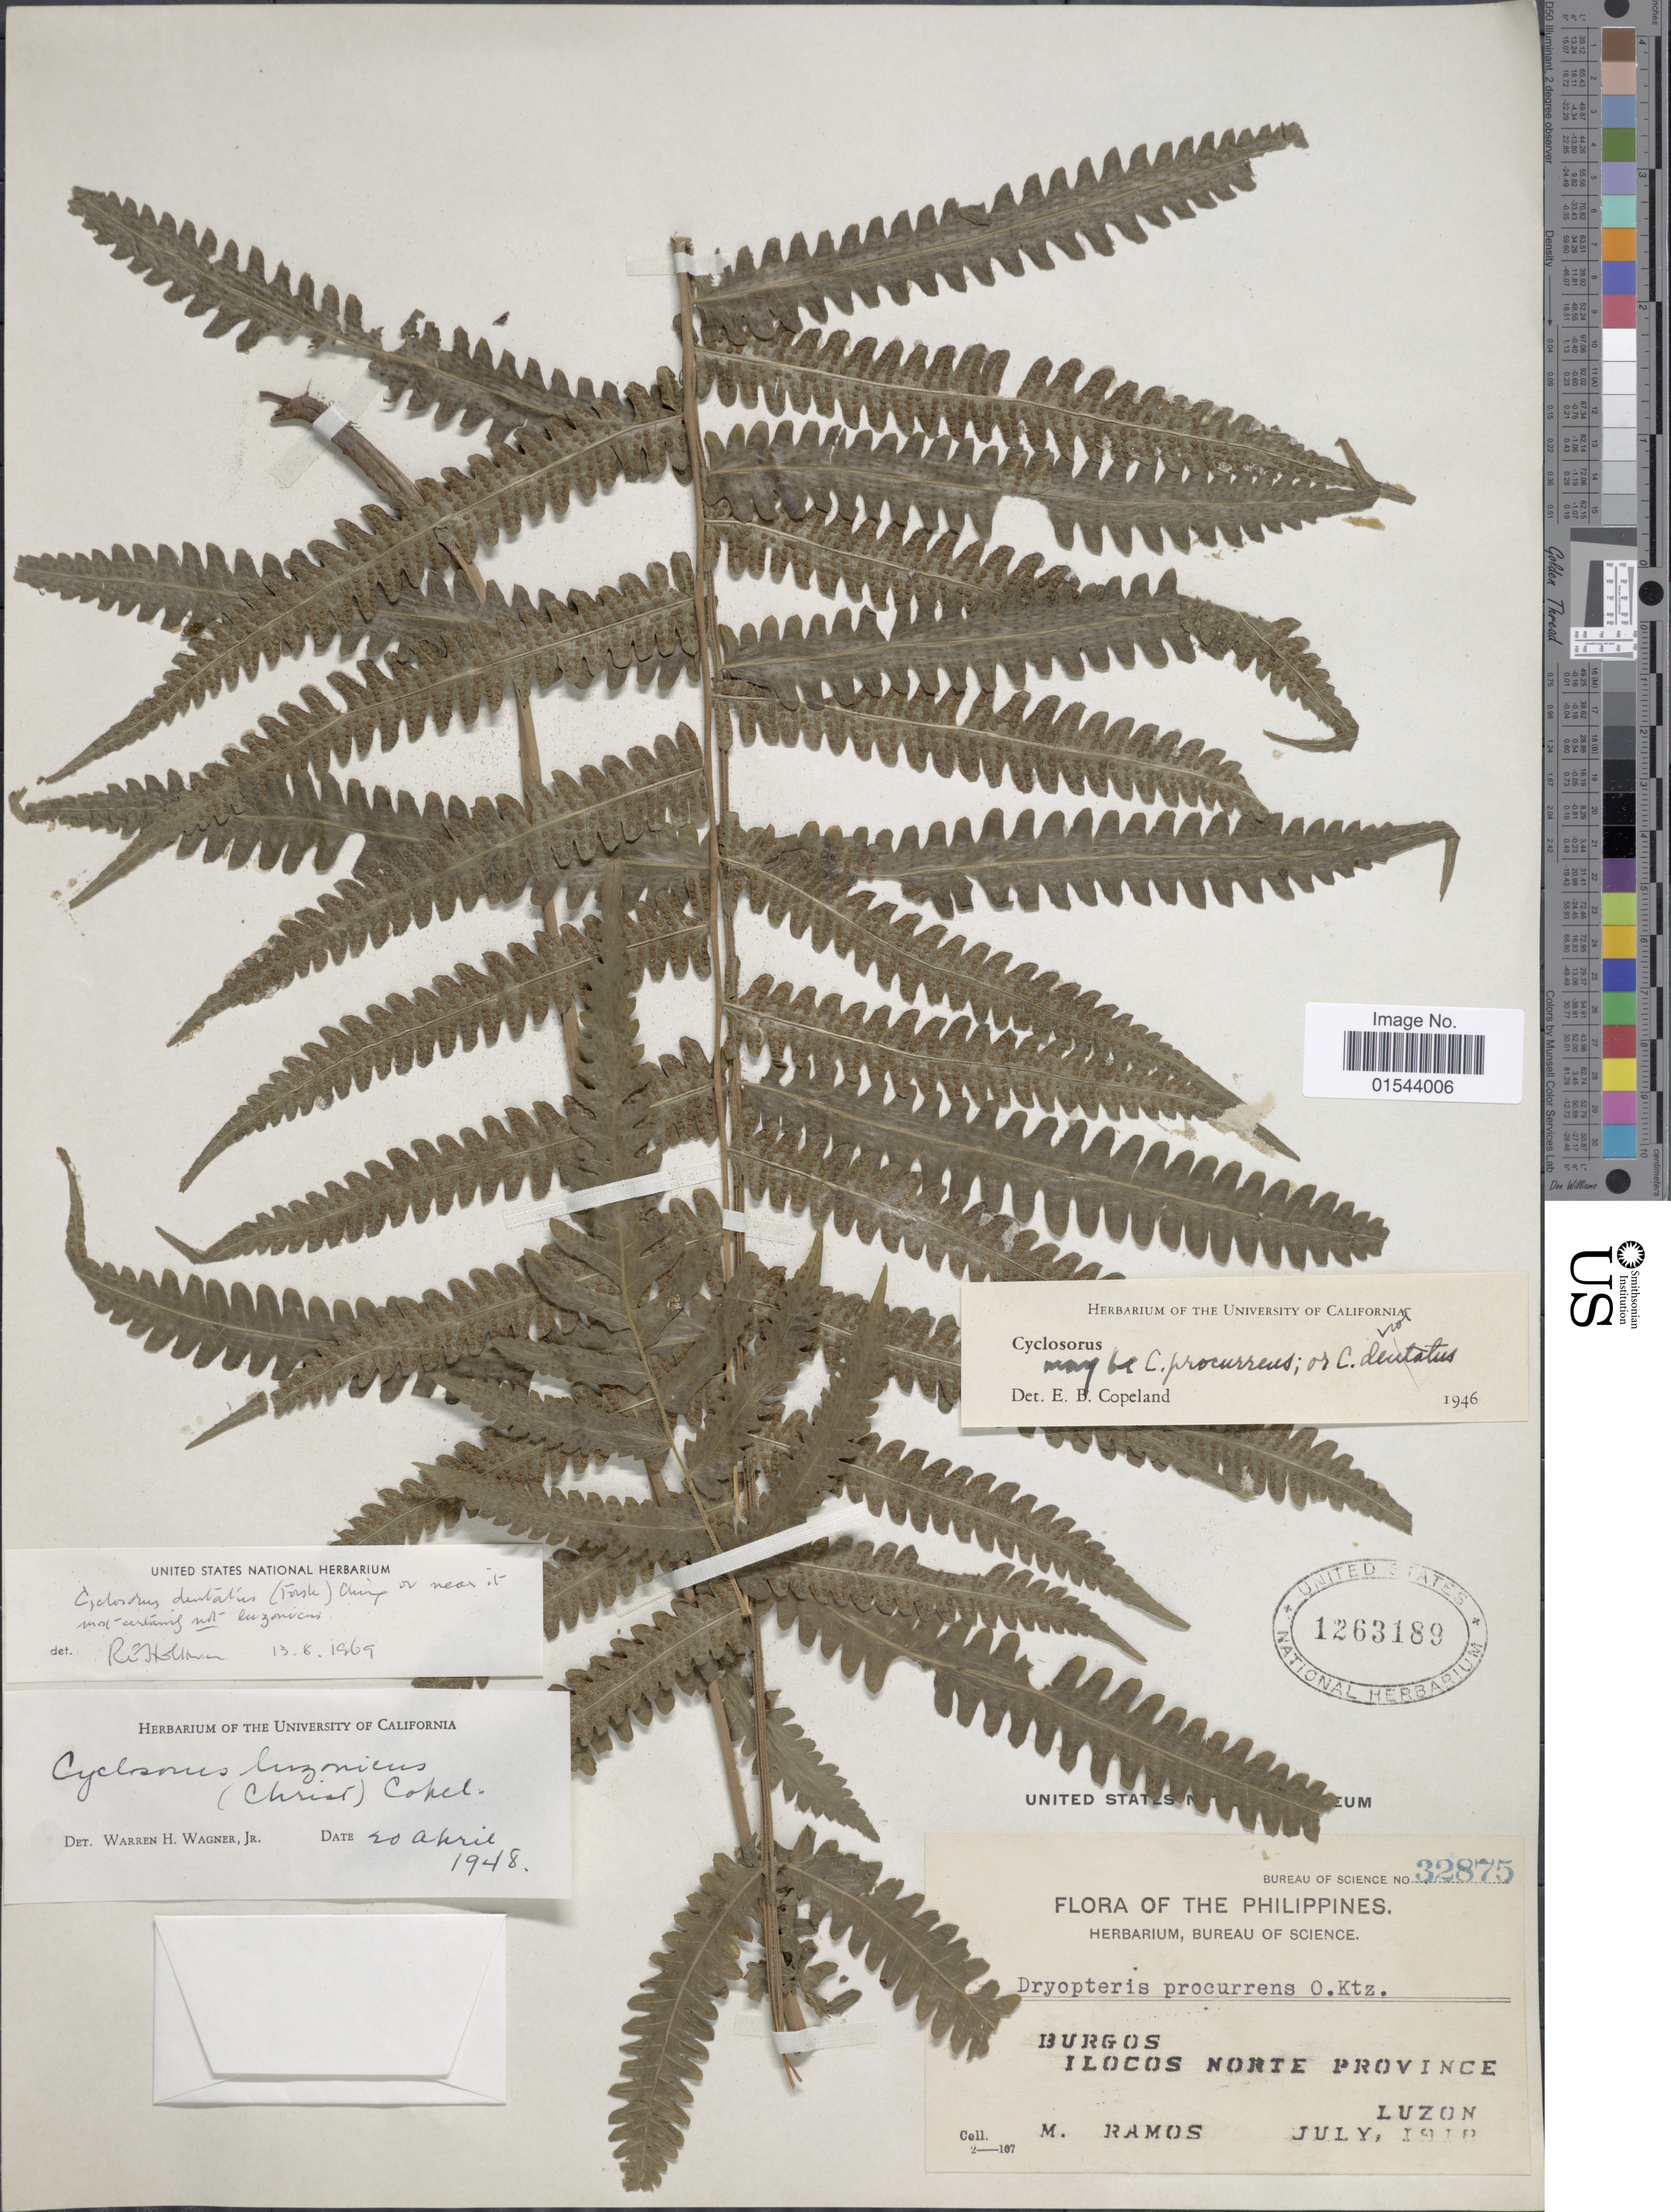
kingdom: Plantae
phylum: Tracheophyta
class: Polypodiopsida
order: Polypodiales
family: Thelypteridaceae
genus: Christella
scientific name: Christella dentata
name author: (Forssk.) Brownsey & Jermy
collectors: M. Ramos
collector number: Bureau of Science 32875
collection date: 1918-07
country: Philippines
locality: Burgos, Ilocos Norte Province, Luzon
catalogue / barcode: US 1263189